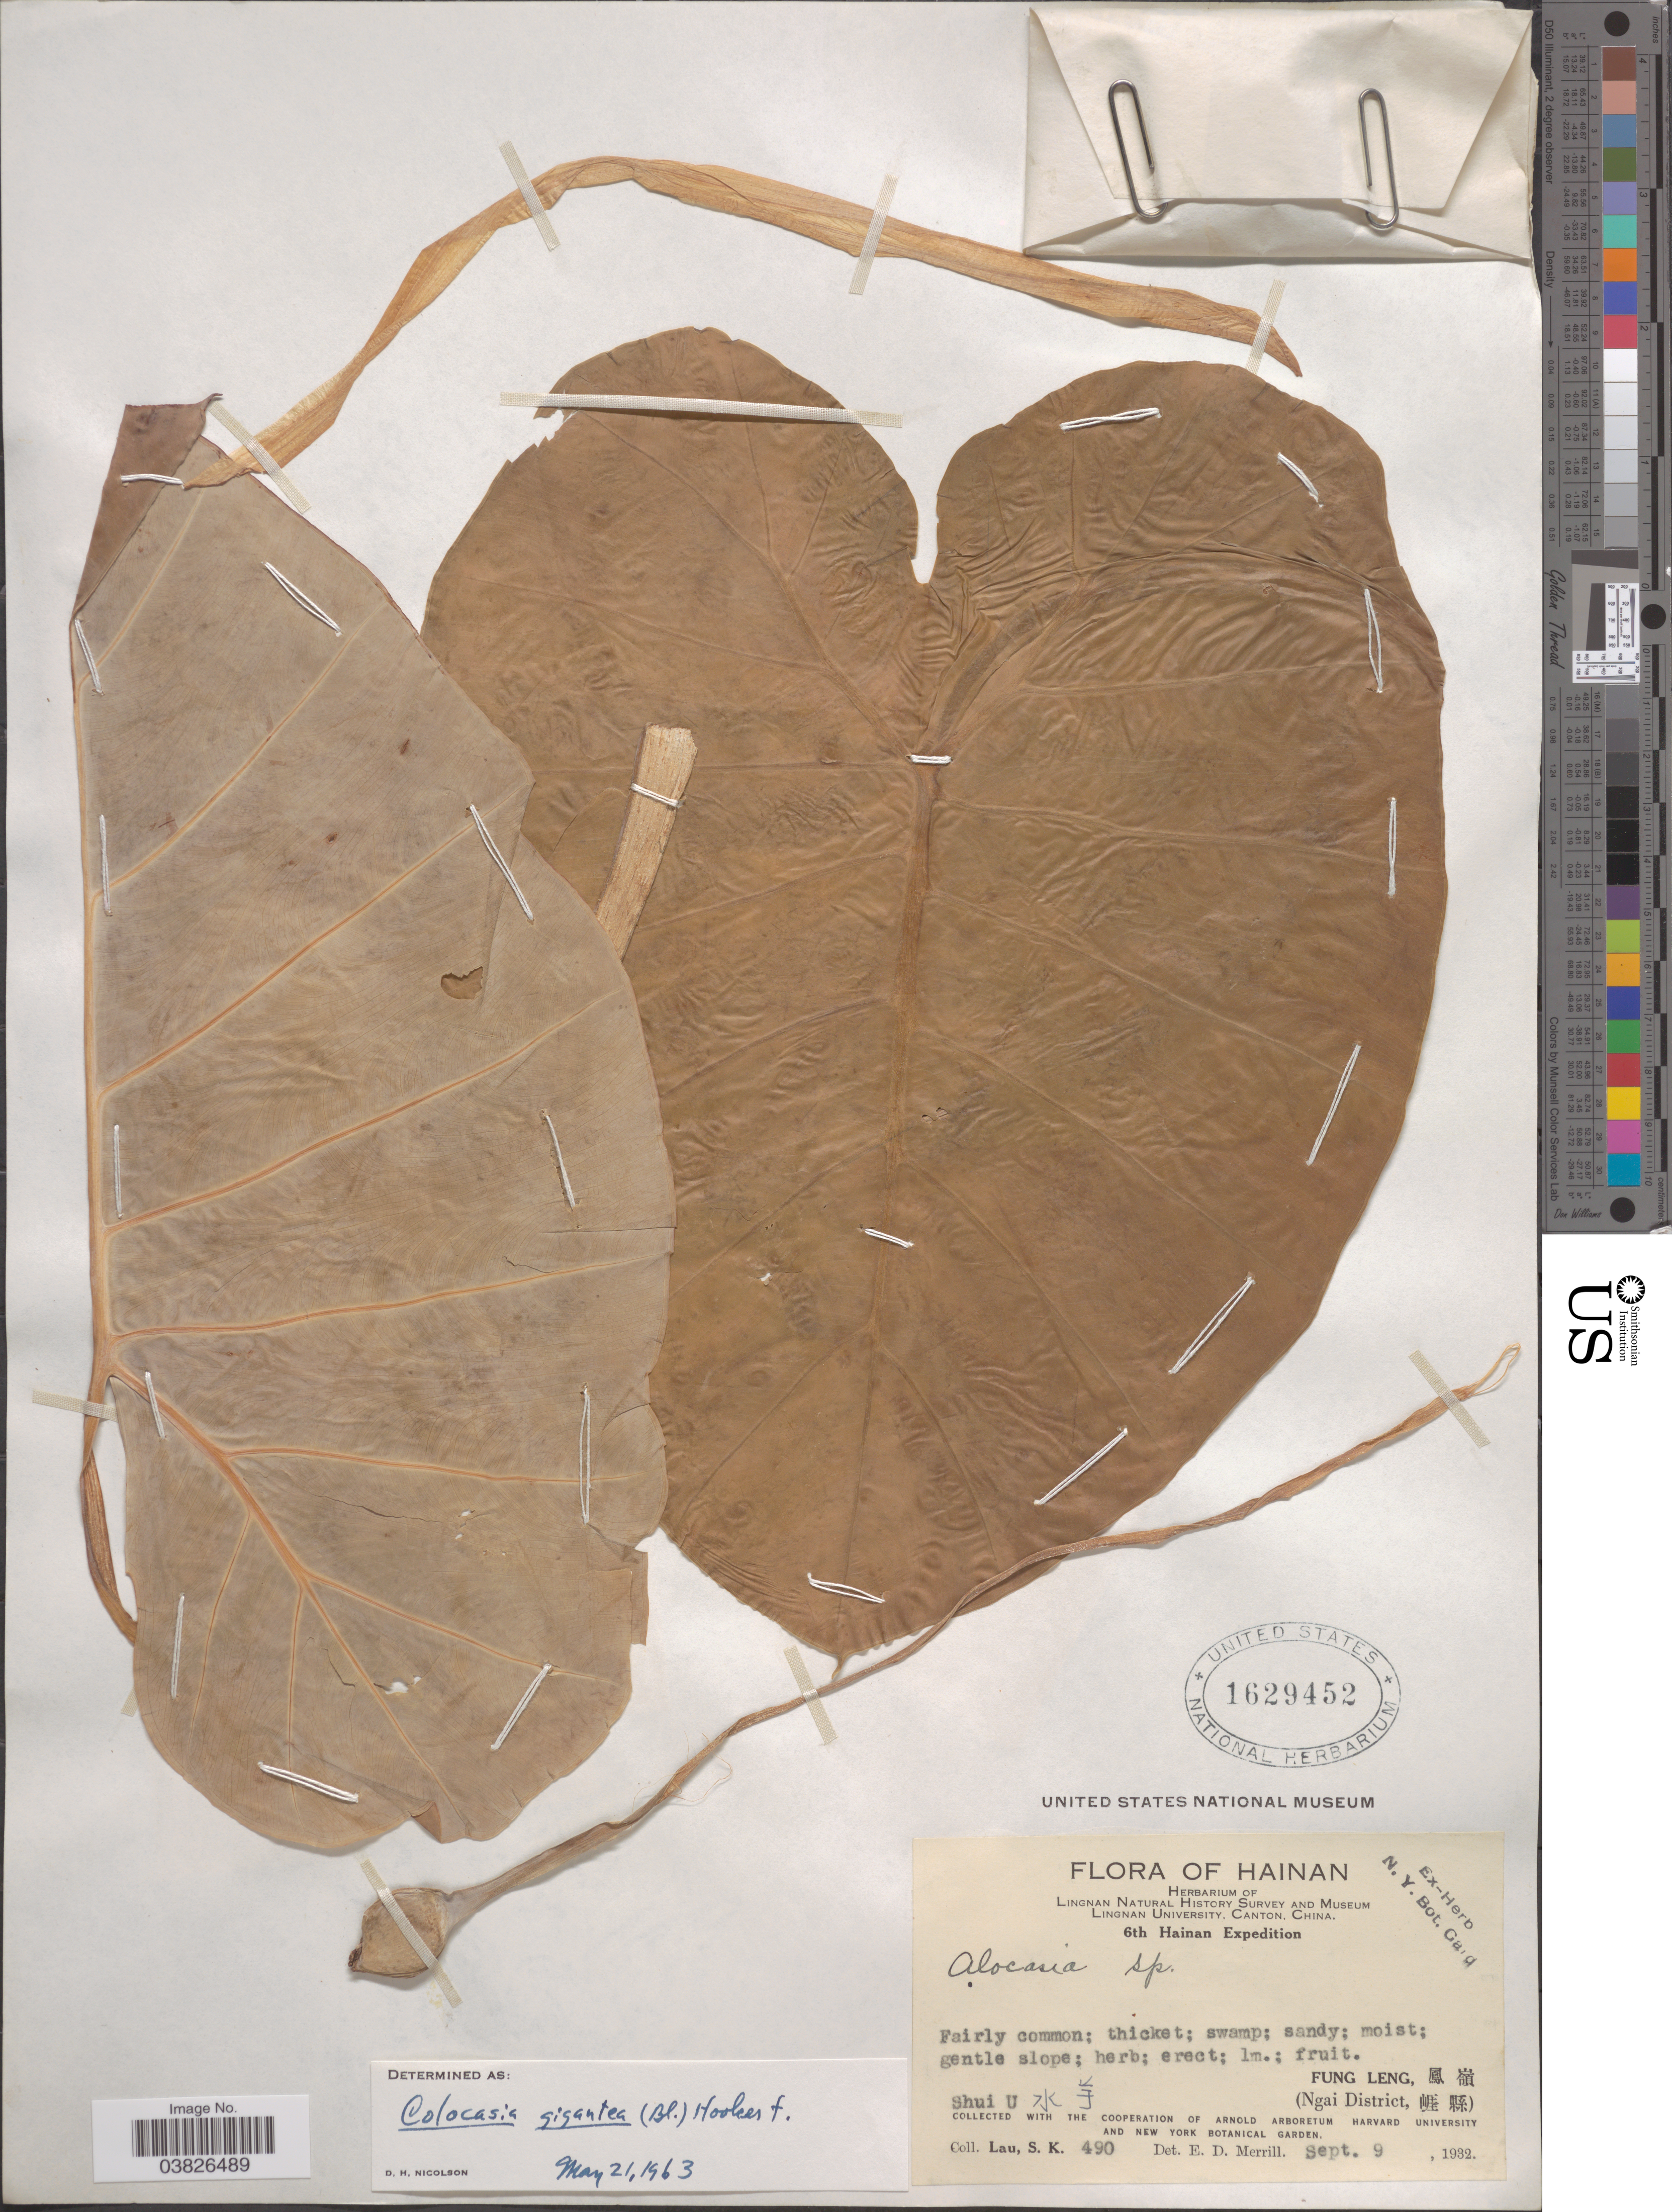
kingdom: Plantae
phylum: Tracheophyta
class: Liliopsida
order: Alismatales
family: Araceae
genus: Leucocasia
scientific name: Leucocasia gigantea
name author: (Blume) Schott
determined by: Ma, Zheng Xu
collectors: S. K. Lau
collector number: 490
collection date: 1932-09-09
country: China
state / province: Hainan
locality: Shui U X. Fung Leng. (Ngai District).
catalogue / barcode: US 1629452